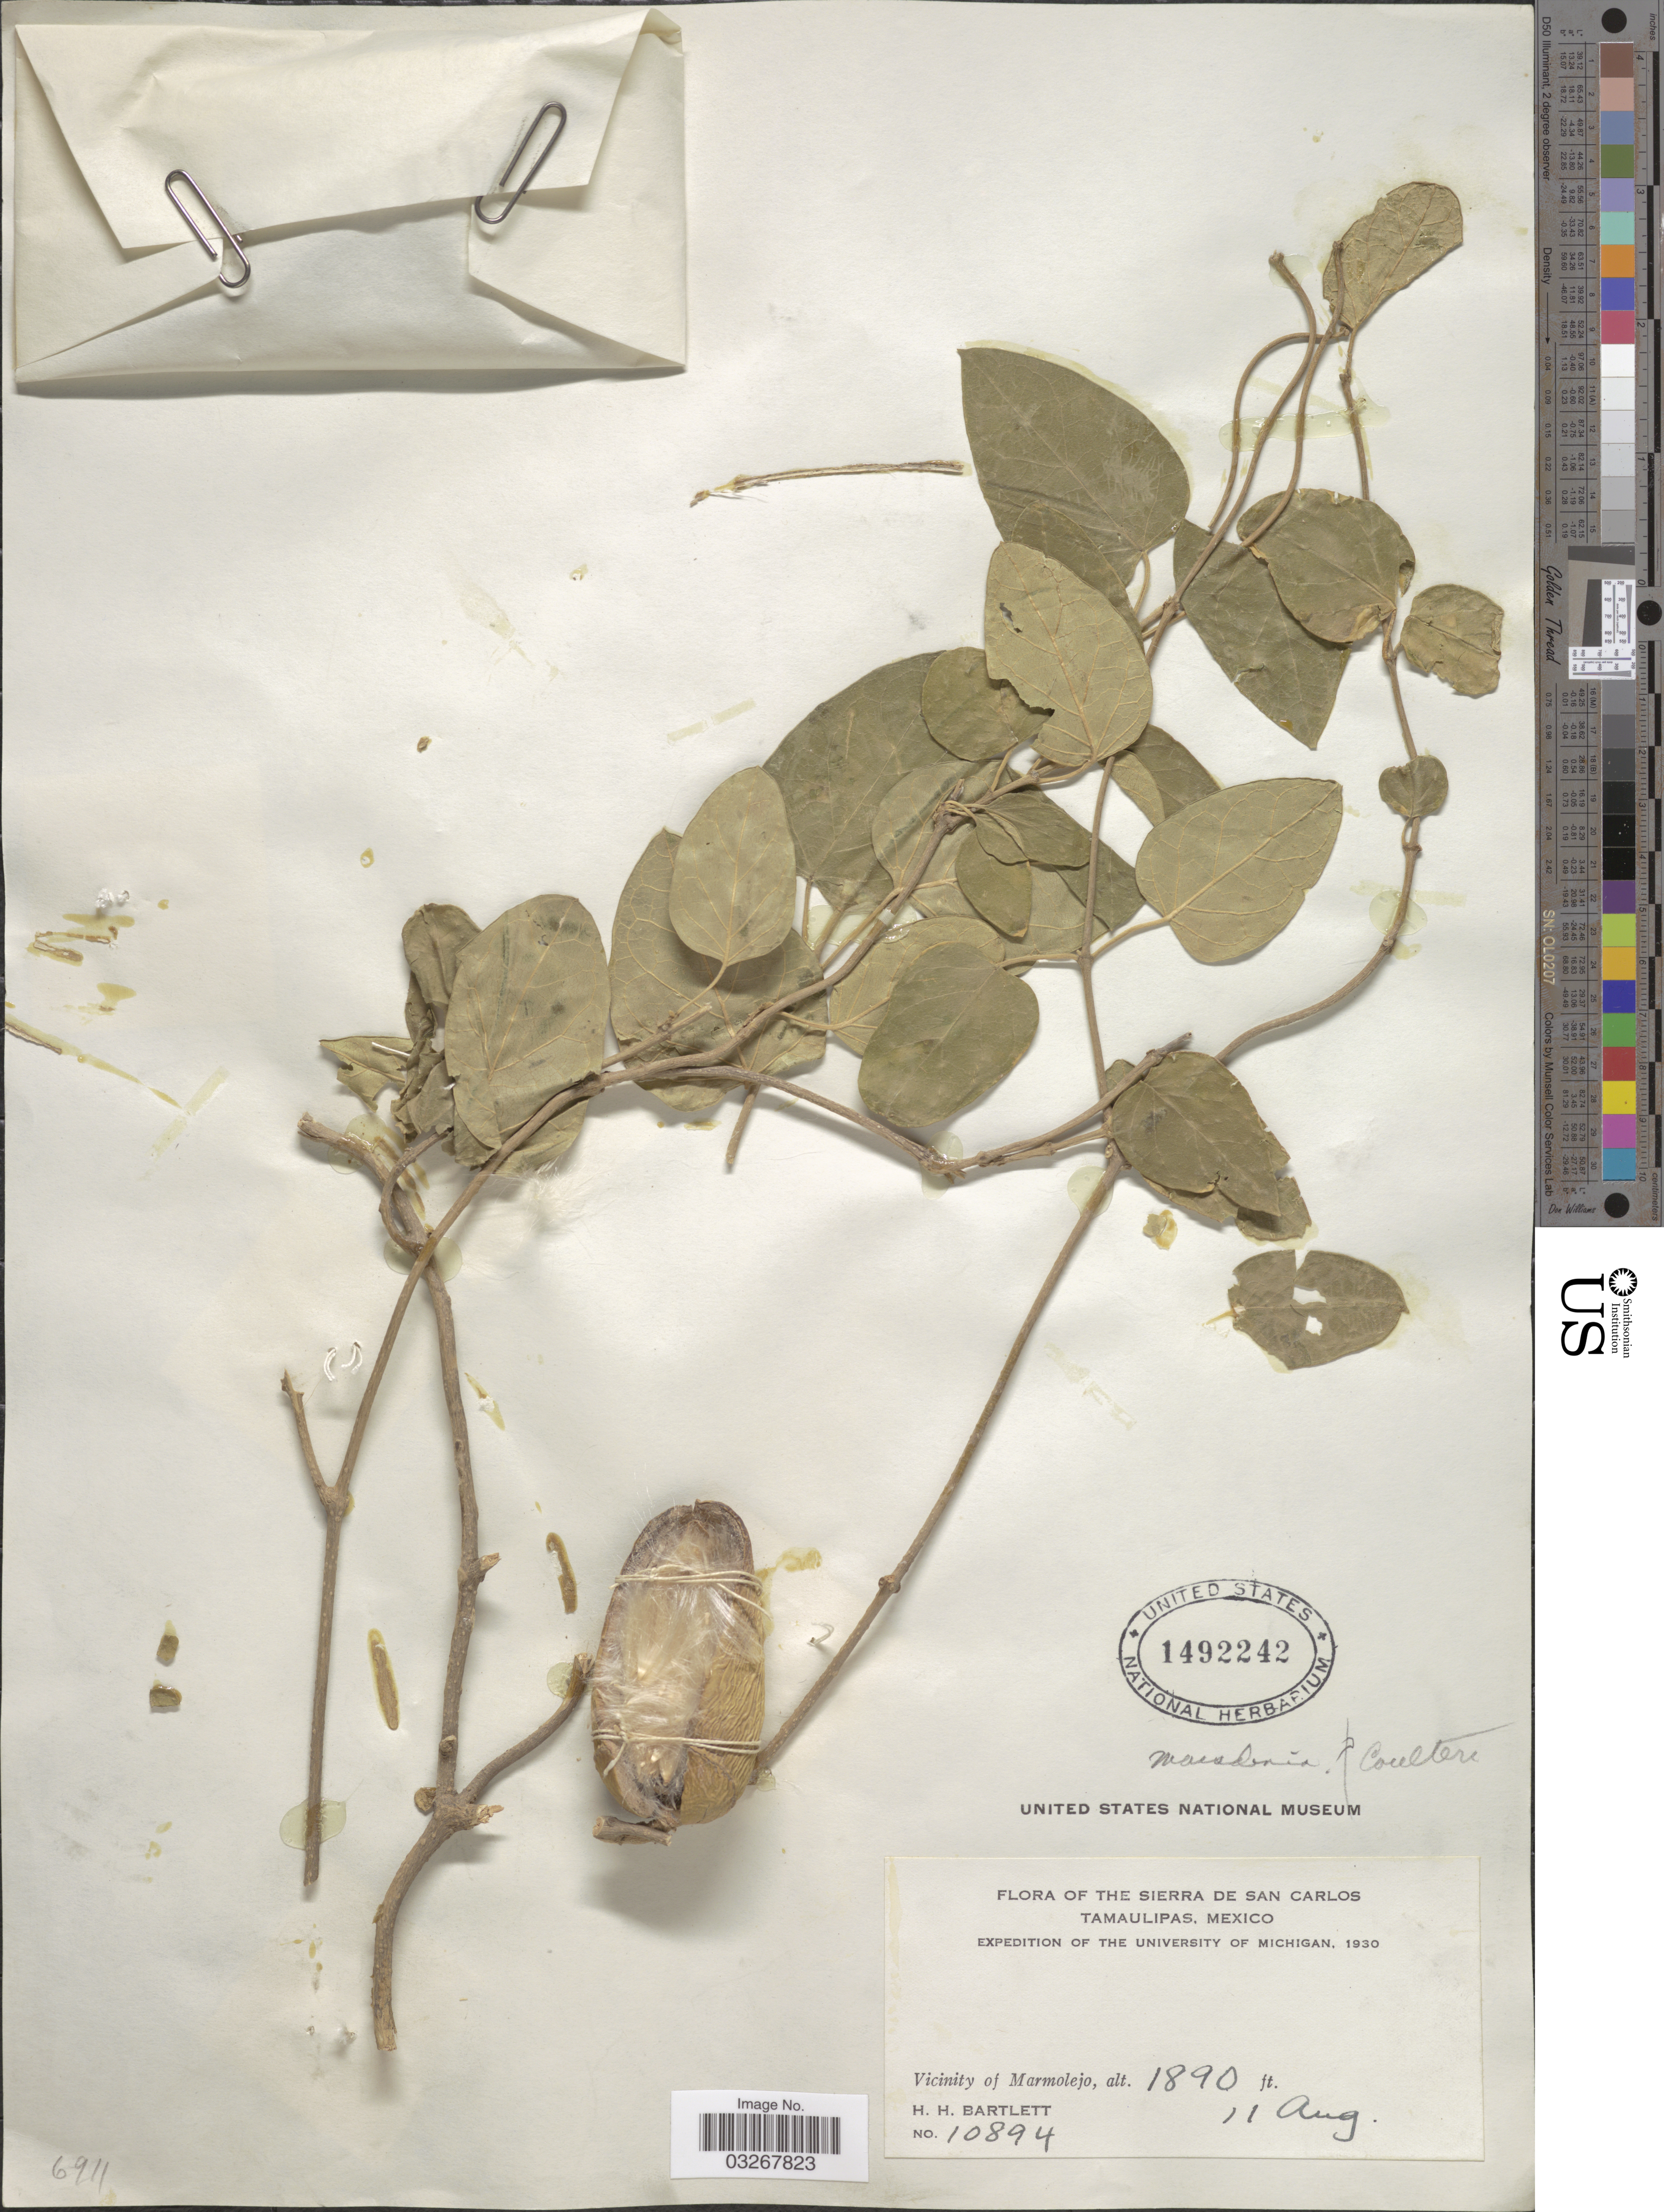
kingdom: Plantae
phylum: Tracheophyta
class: Magnoliopsida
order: Gentianales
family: Apocynaceae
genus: Marsdenia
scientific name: Marsdenia coulteri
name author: Hemsl.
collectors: H. H. Bartlett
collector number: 10894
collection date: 1930-08-11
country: Mexico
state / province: Tamaulipas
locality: The Sierra de San Carlos. Vicinity of Marmolejo.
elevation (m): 576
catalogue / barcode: US 1492242